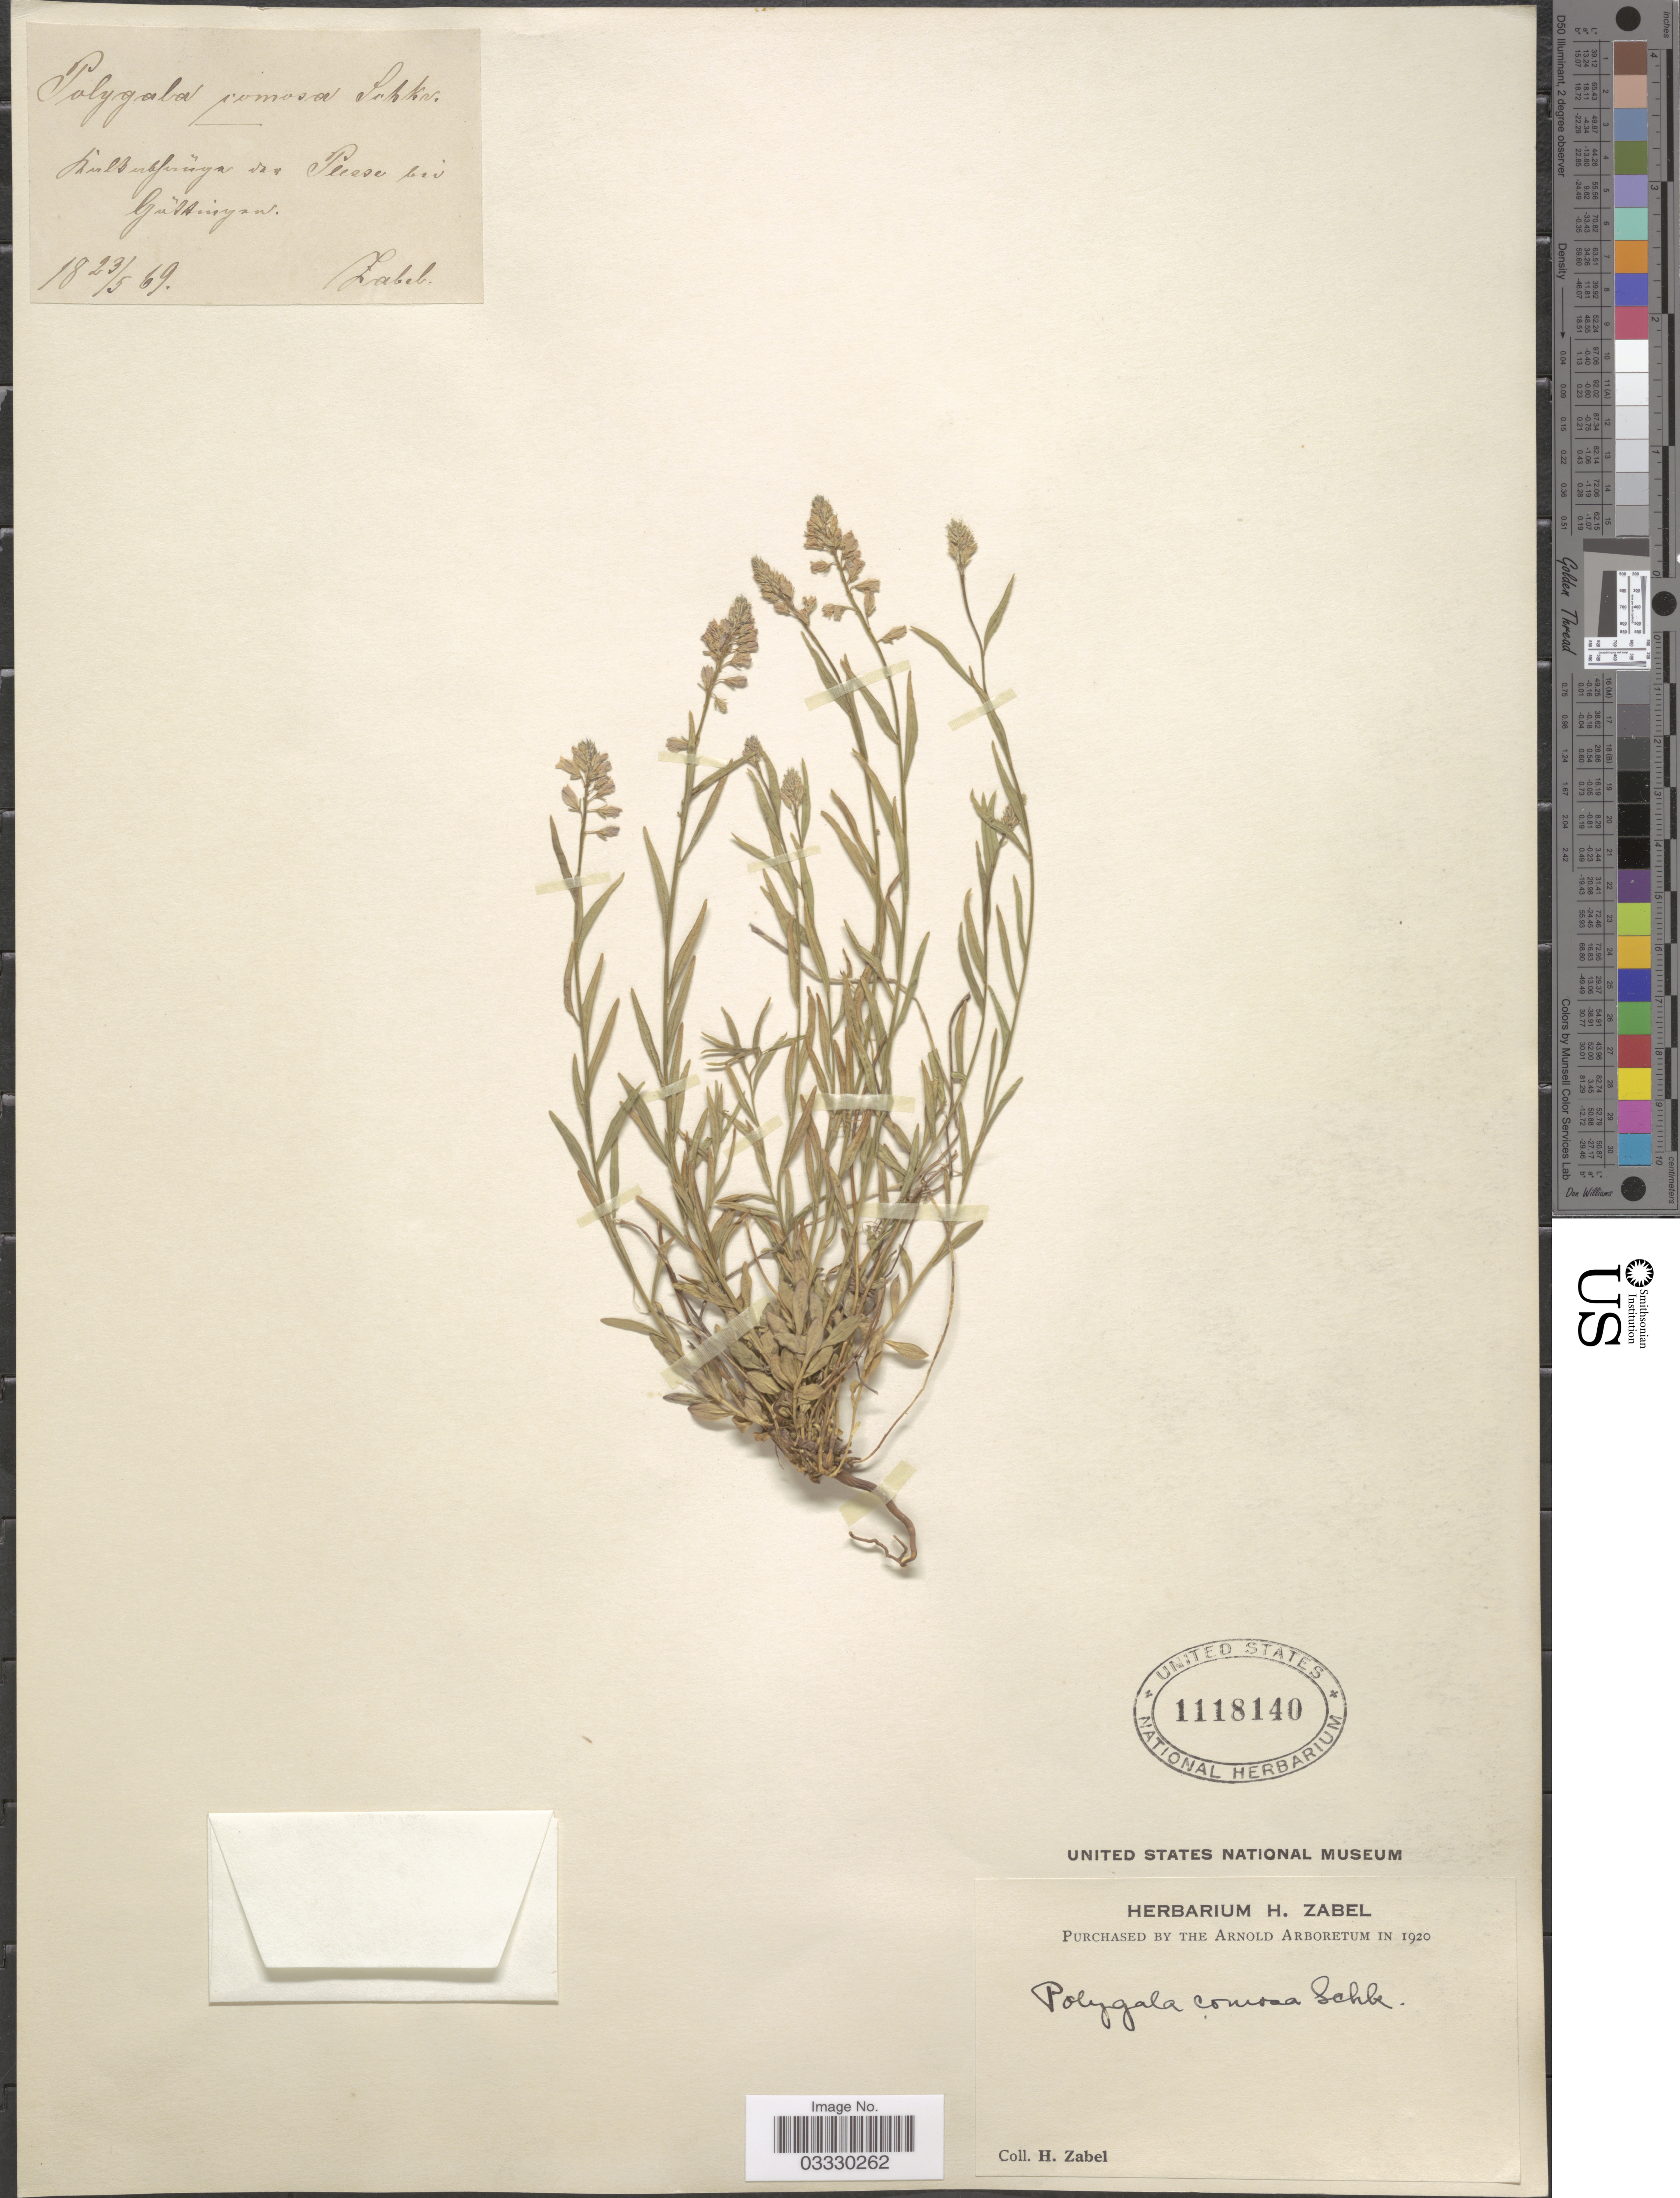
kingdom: Plantae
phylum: Tracheophyta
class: Magnoliopsida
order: Fabales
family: Polygalaceae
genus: Polygala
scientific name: Polygala comosa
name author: Schkuhr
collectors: H. Zabel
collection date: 1869-05-23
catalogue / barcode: US 1118140